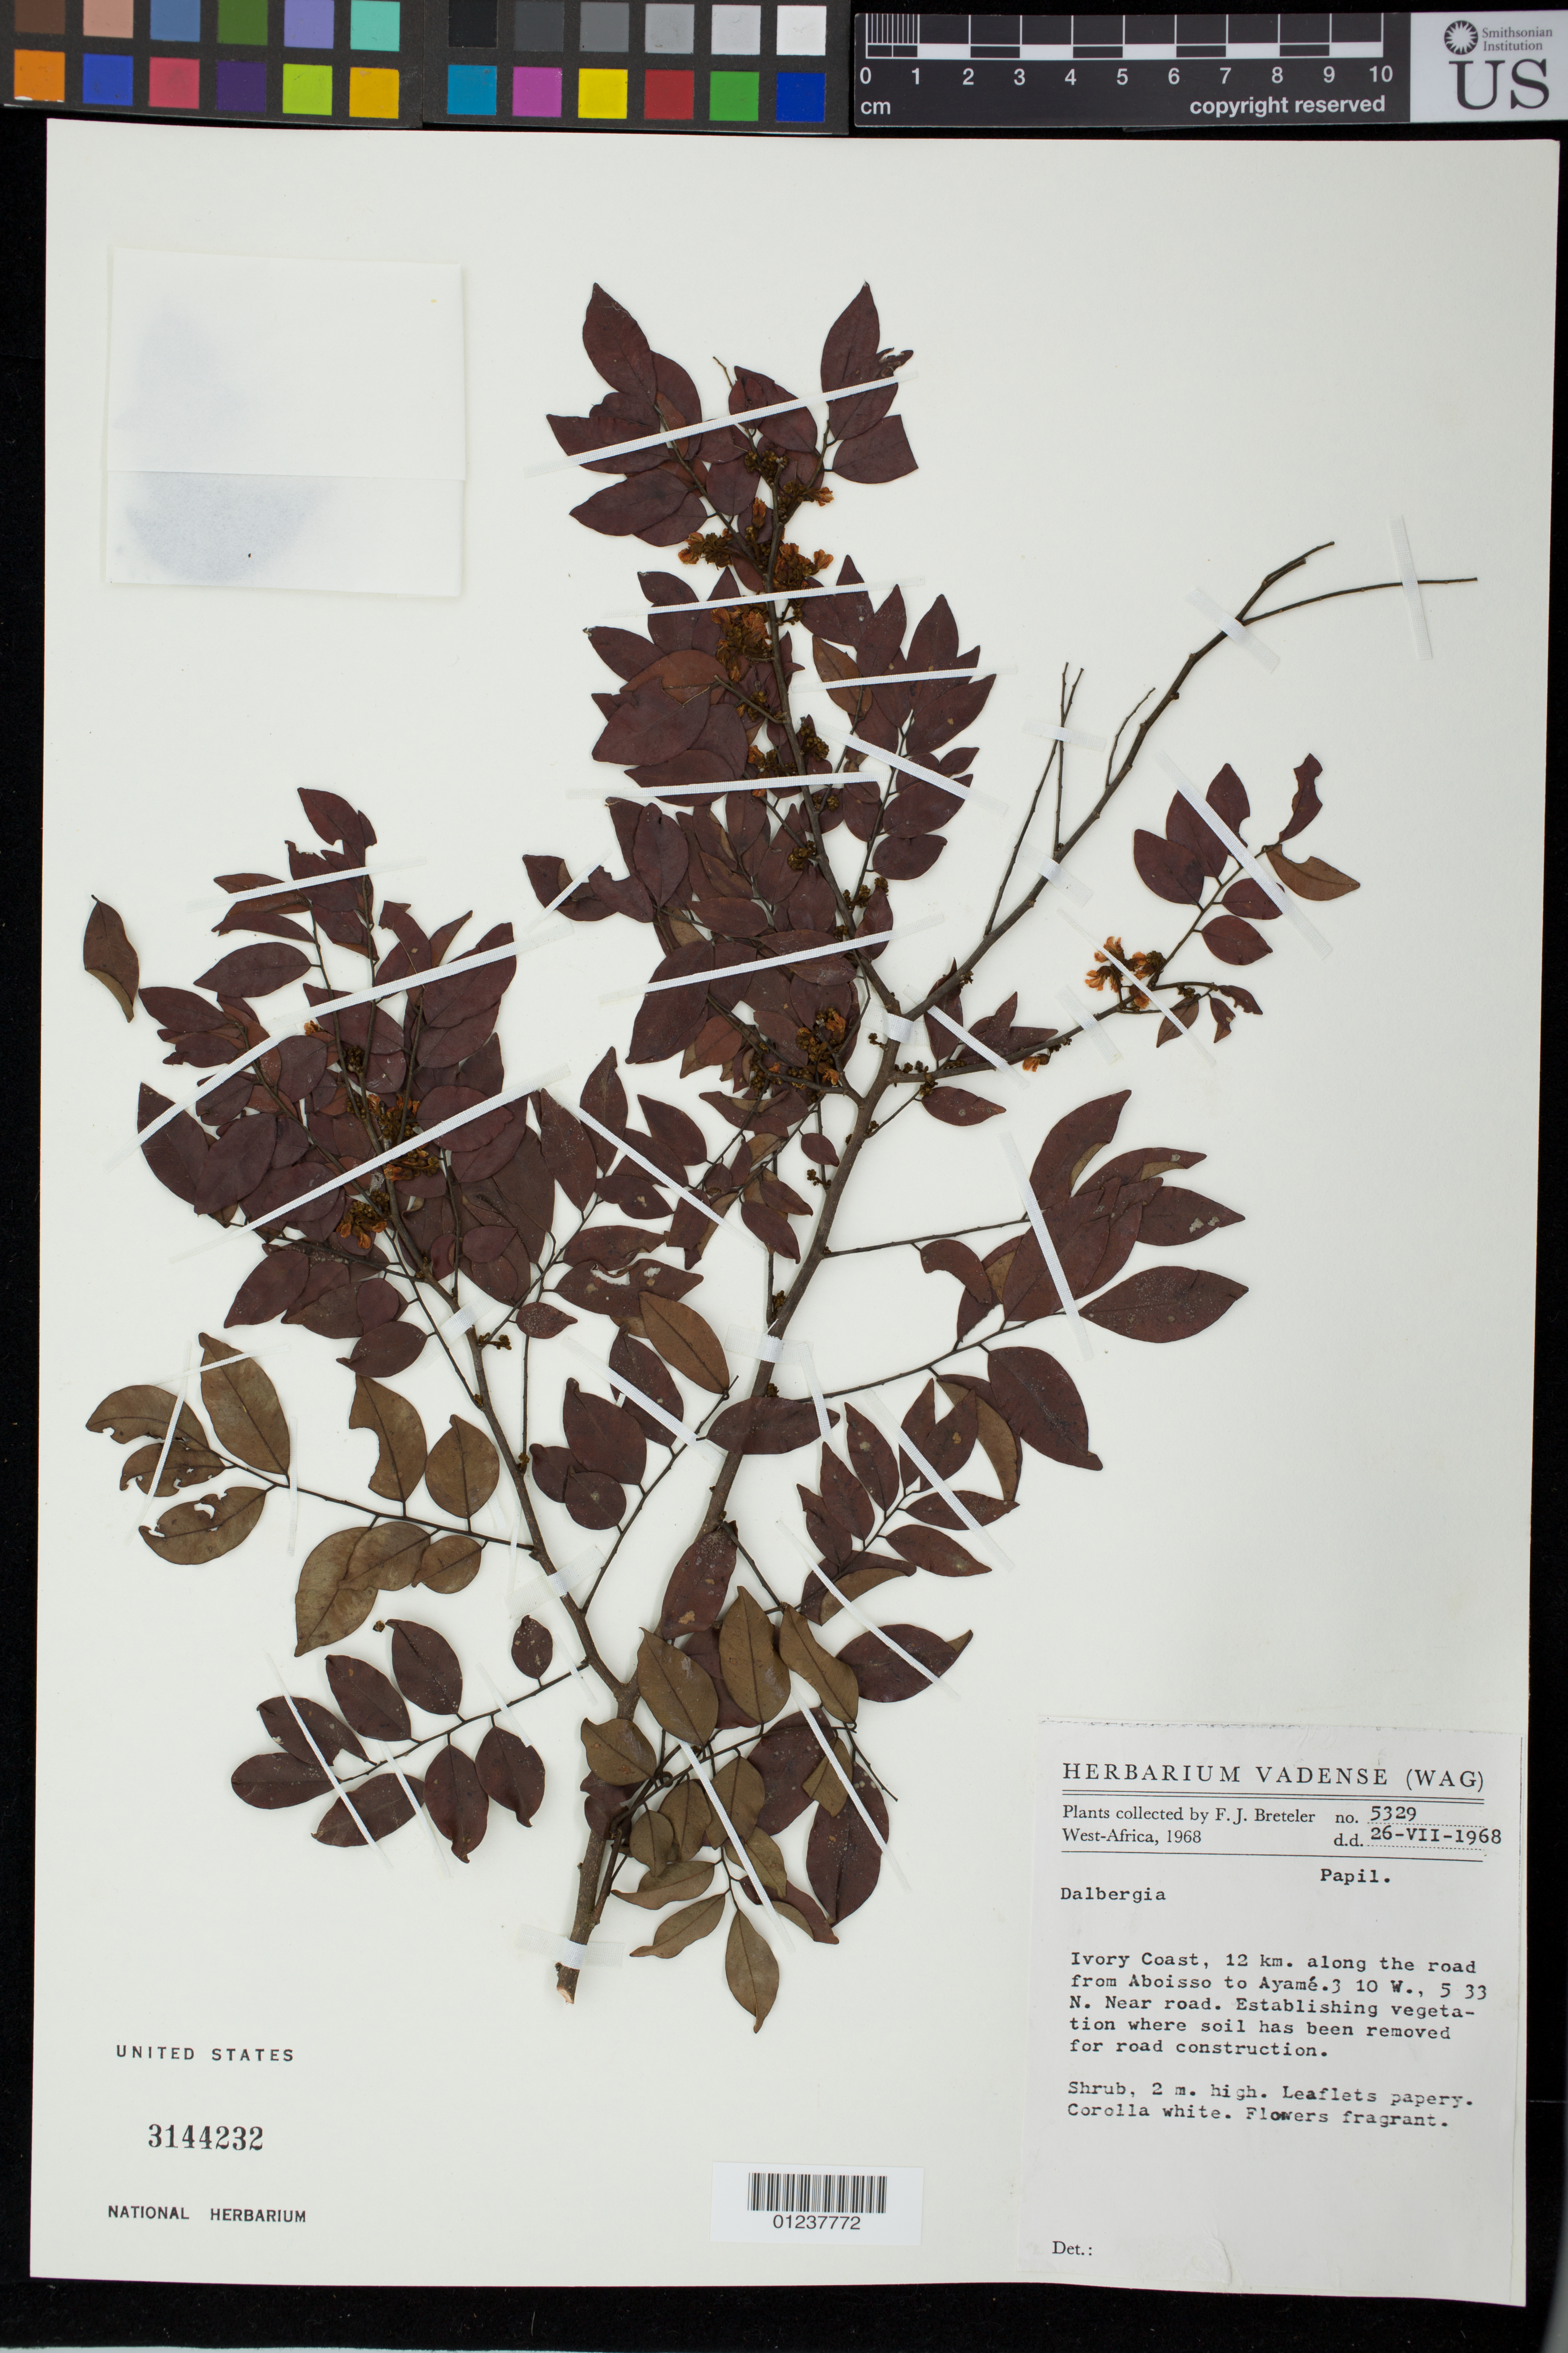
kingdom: Plantae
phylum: Tracheophyta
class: Magnoliopsida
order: Fabales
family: Fabaceae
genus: Dalbergia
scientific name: Dalbergia sp.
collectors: F. J. Breteler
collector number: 5329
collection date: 1968-07-26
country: Ivory Coast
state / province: Comoe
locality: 12 km. along the road from Aboisso to Ayame. Sud-Comoe.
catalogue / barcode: US 3144232